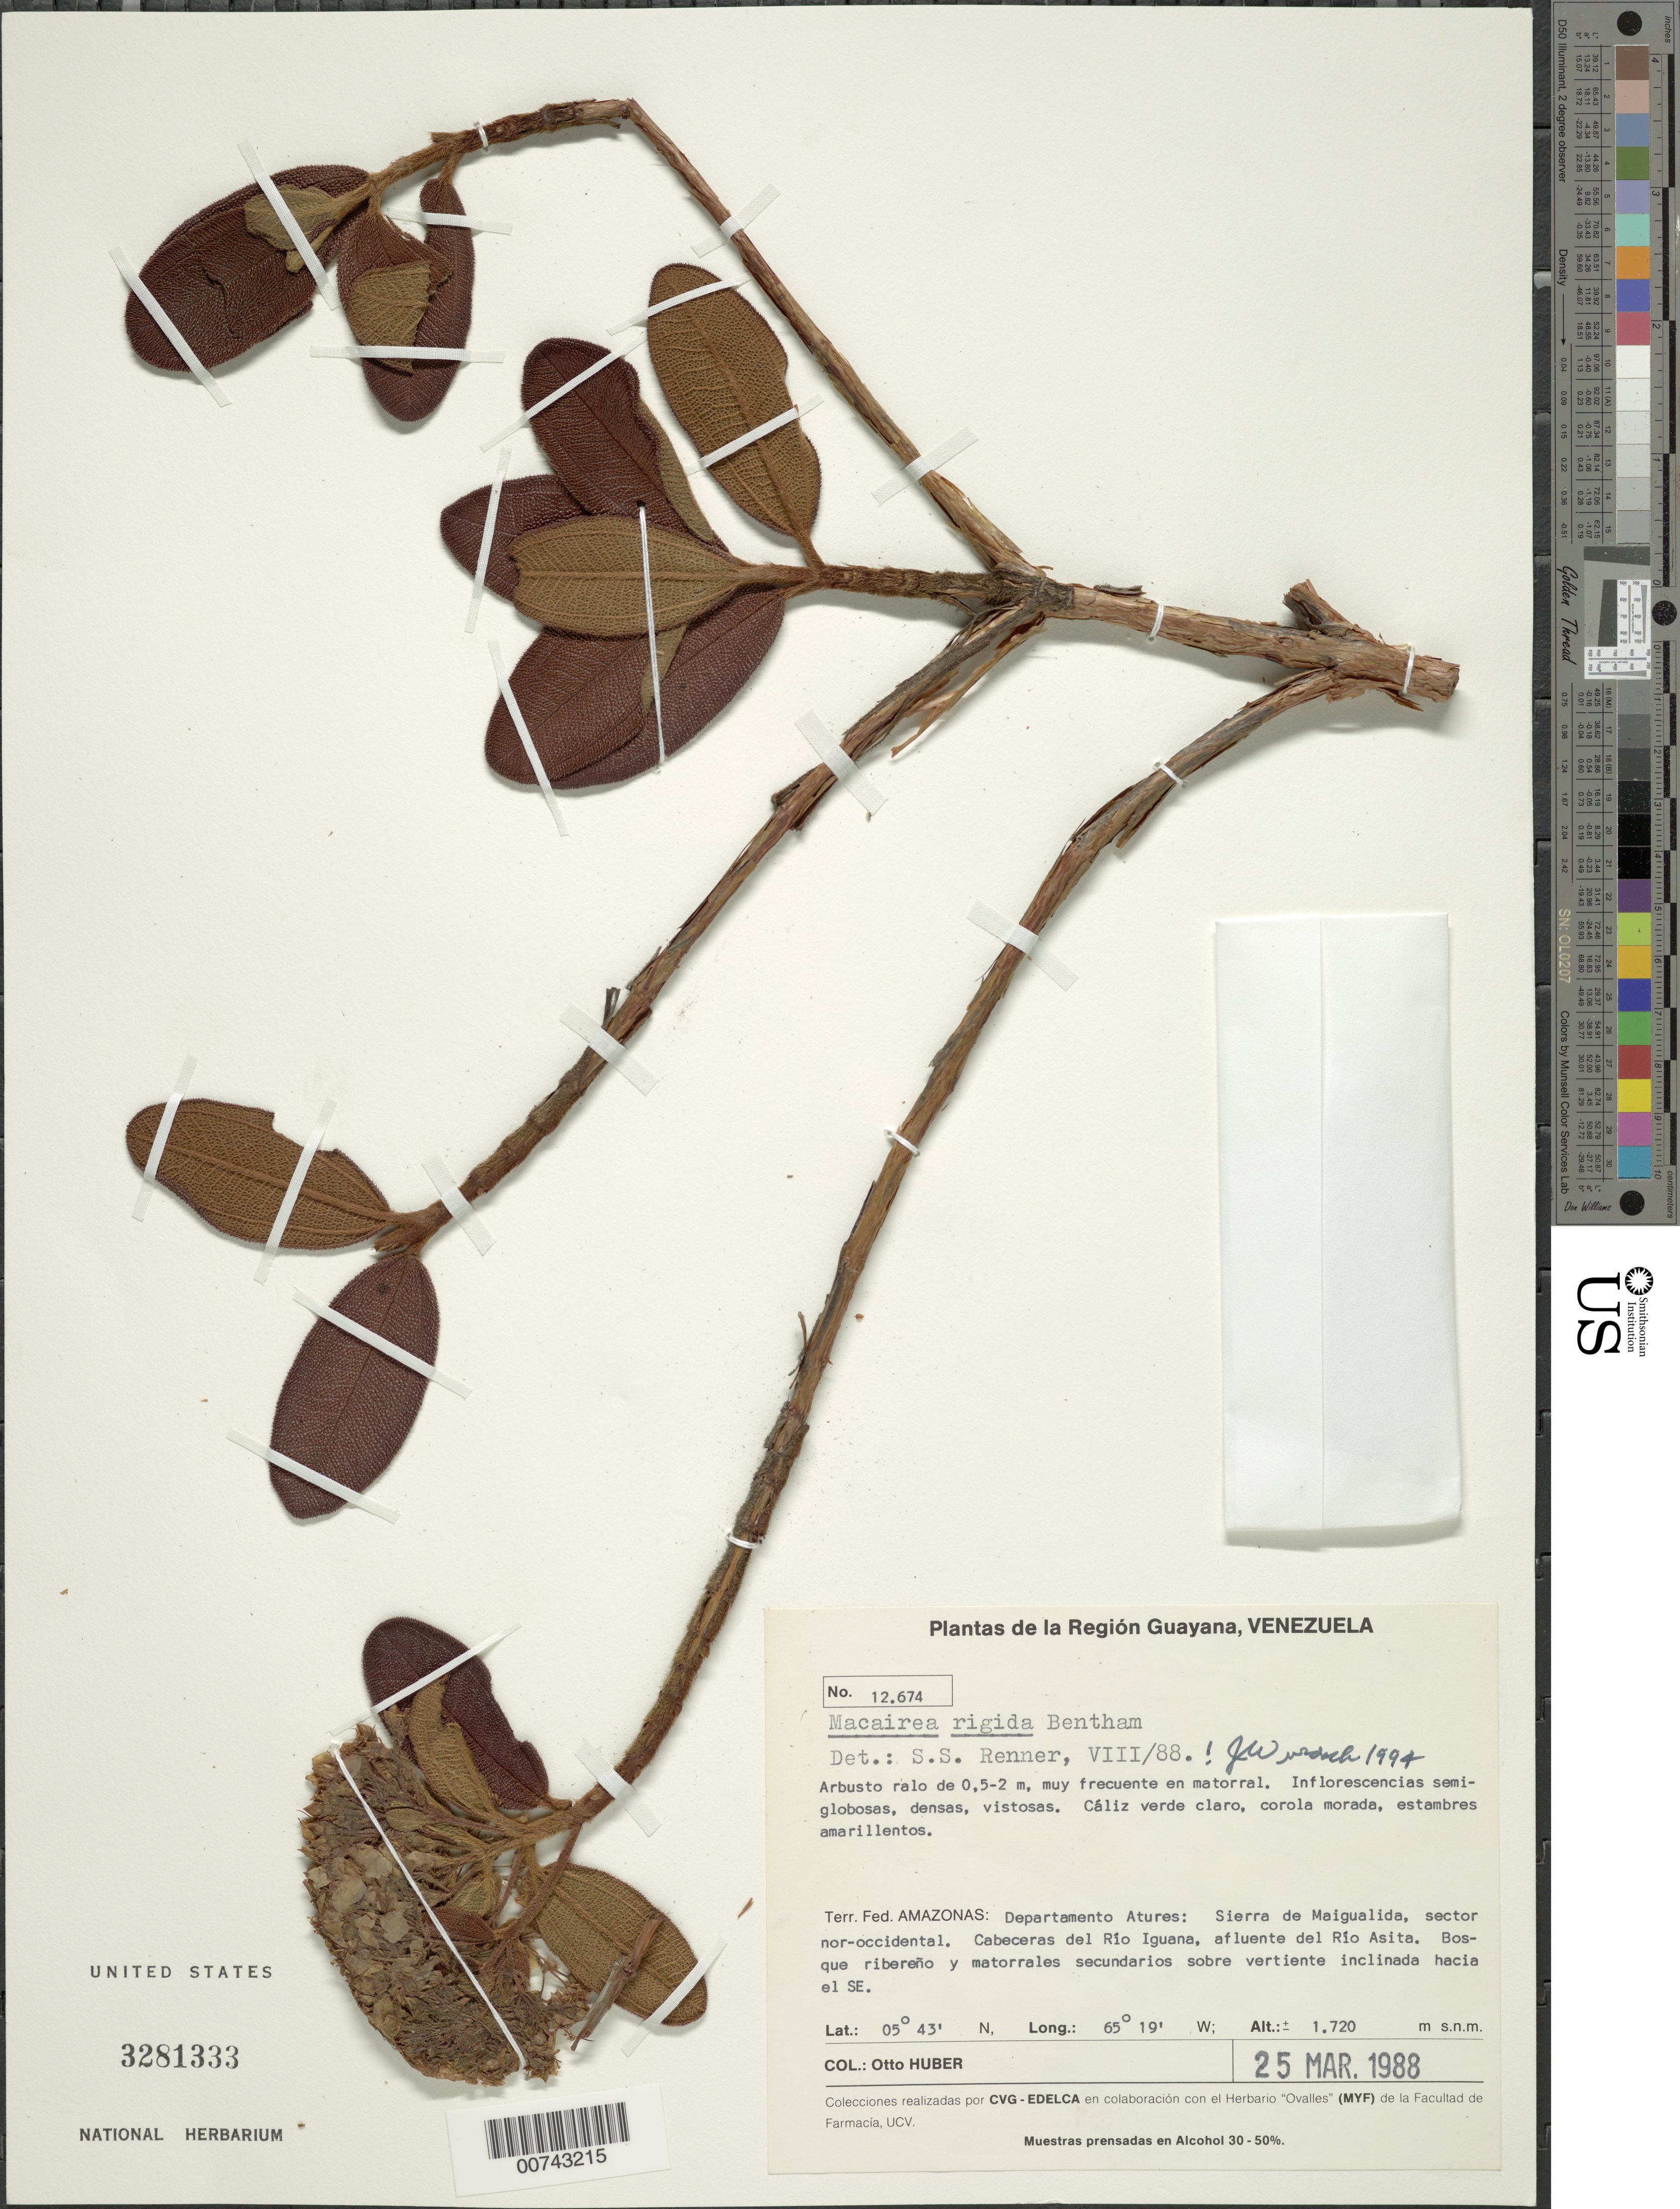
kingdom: Plantae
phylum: Tracheophyta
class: Magnoliopsida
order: Myrtales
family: Melastomataceae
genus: Macairea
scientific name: Macairea rigida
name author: Benth.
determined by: Wurdack, John J., (US), US (UNITED STATES)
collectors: O. Huber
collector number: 12674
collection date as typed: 25-Mar-88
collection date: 1988-03-25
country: Venezuela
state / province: Amazonas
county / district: Atures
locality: Sierra de Maigualida, Río Iguana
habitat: Bosque ribereno y matorrales secundarios sobre vertiente inclinada hacia el SE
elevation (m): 1720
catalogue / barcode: US 3281333